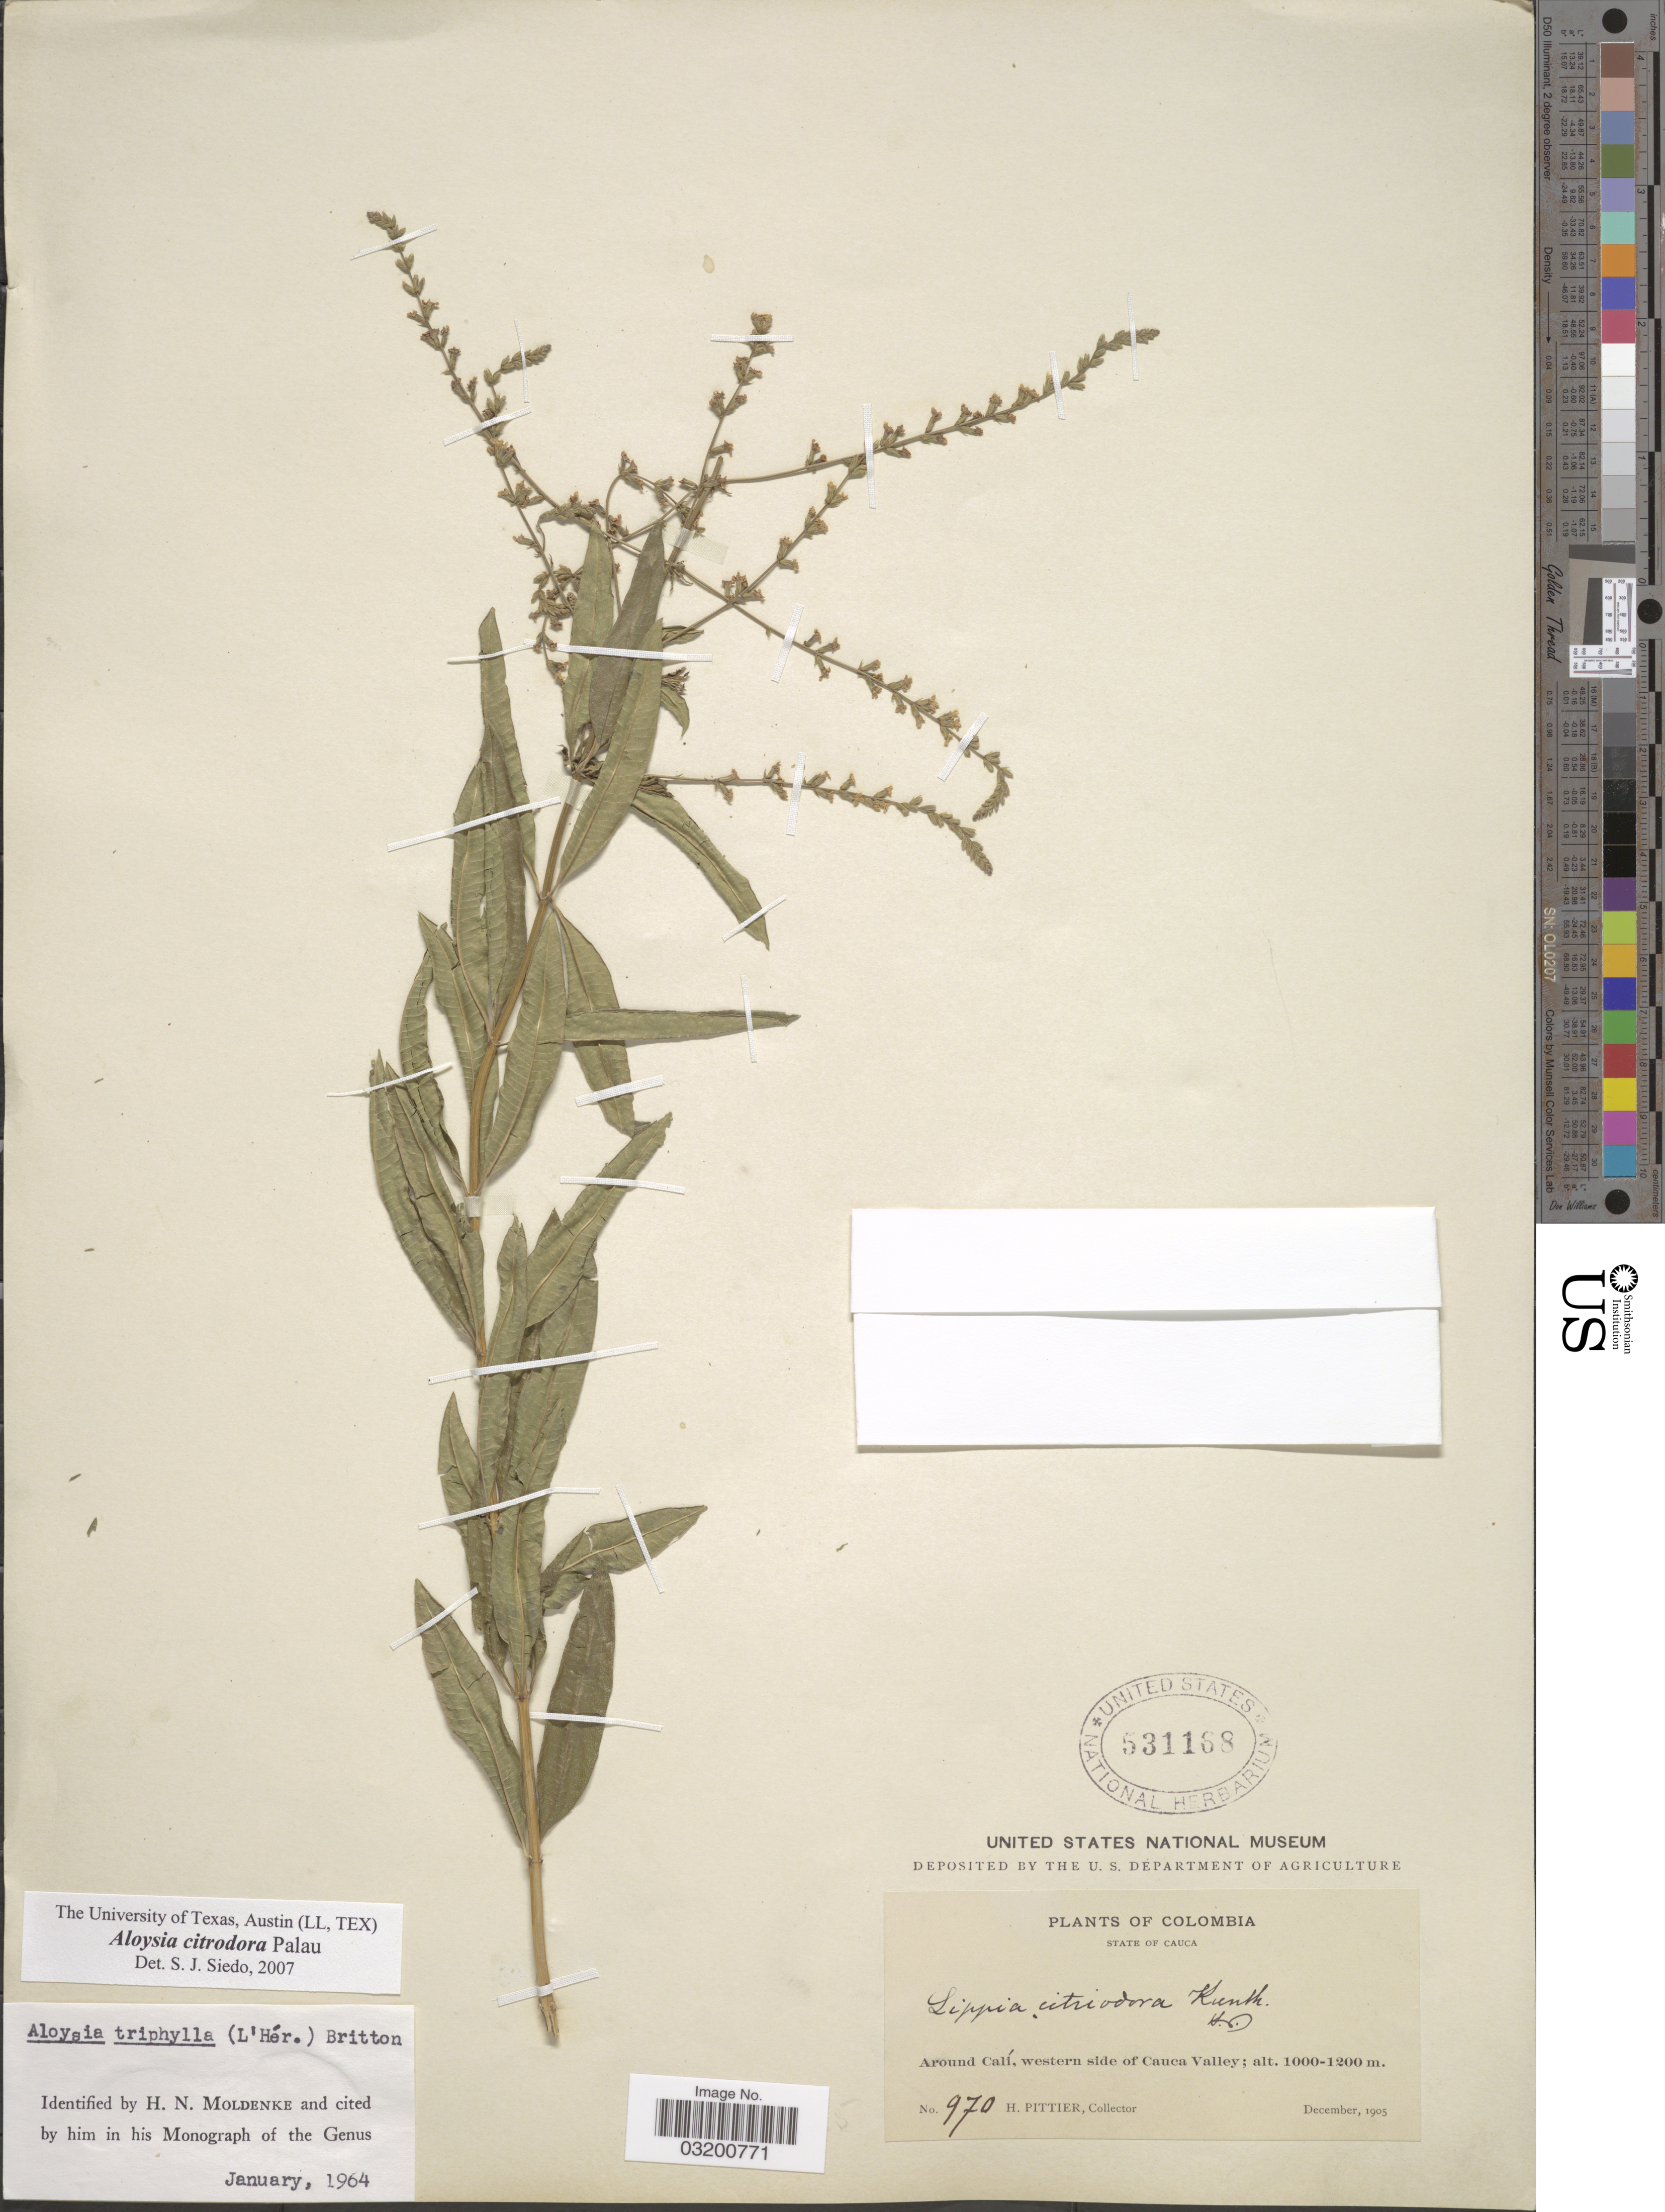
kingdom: Plantae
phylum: Tracheophyta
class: Magnoliopsida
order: Lamiales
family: Verbenaceae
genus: Aloysia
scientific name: Aloysia citrodora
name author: Paláu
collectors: H. F. Pittier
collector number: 970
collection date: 1905-12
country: Colombia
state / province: Cauca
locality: Around Calí, western side of Cauca Valley.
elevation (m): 1000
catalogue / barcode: US 531168